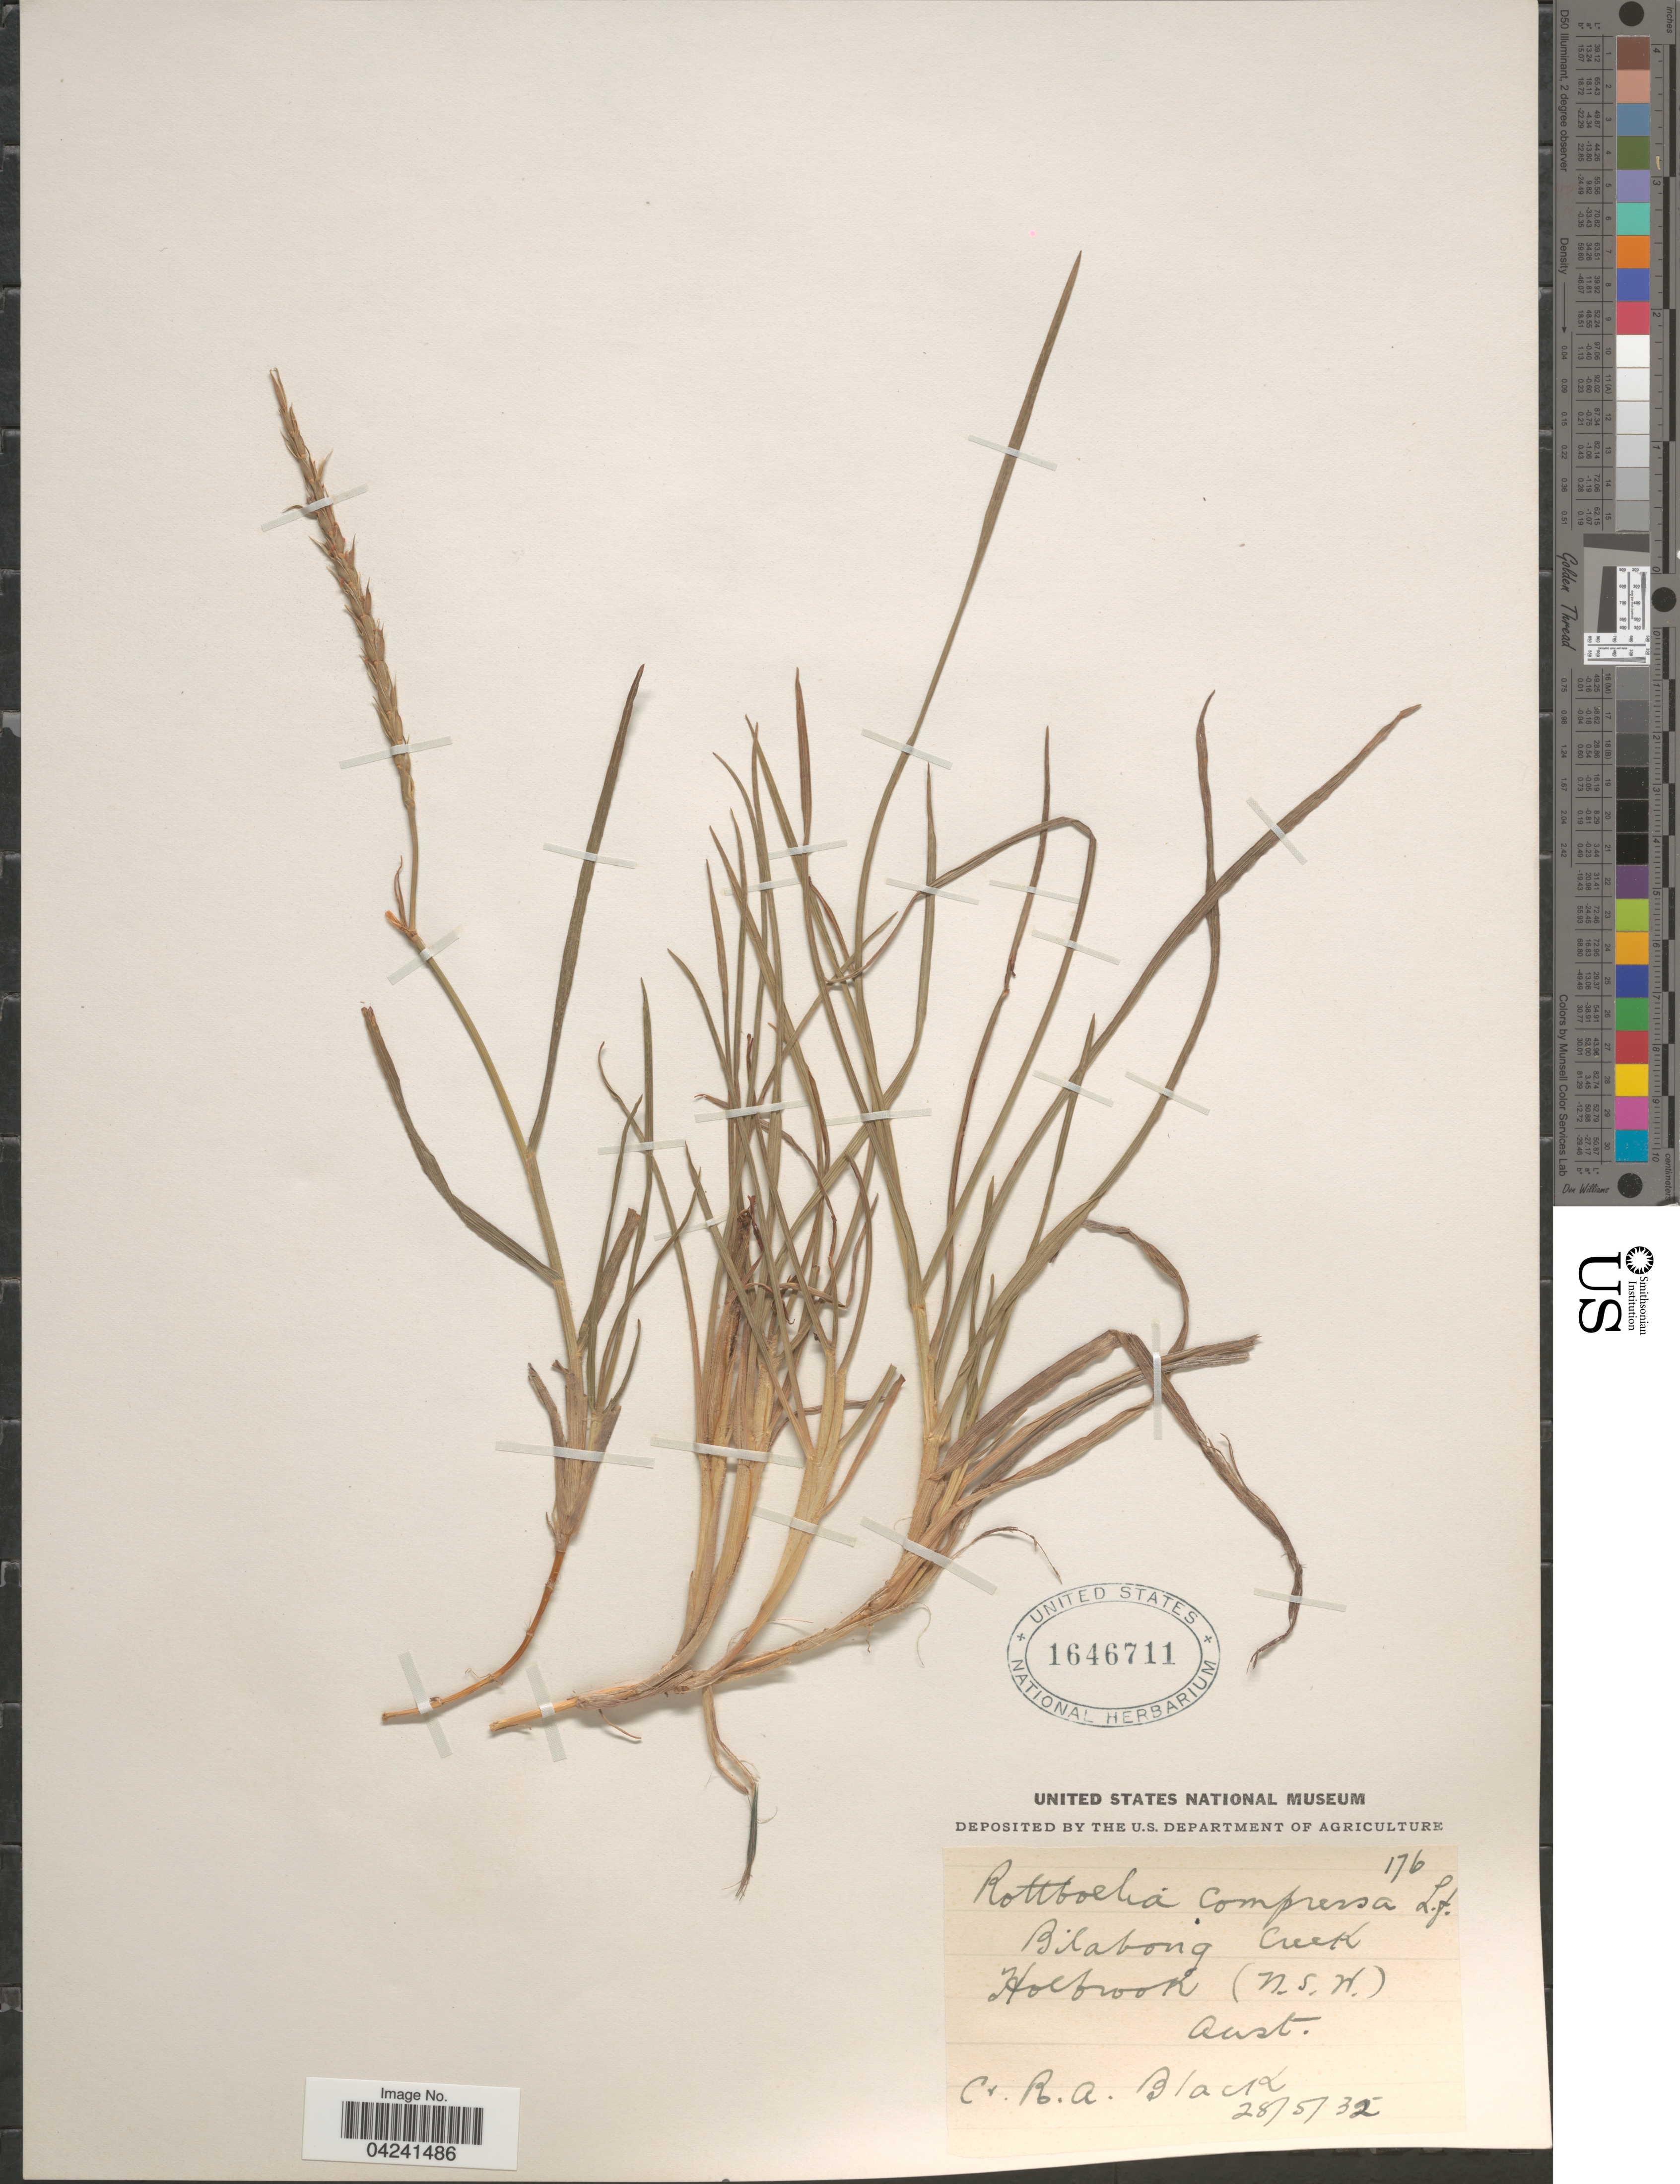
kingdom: Plantae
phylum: Tracheophyta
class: Liliopsida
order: Poales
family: Poaceae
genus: Hemarthria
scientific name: Hemarthria altissima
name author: (Poir.) Stapf & C. E. Hubb.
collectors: R. A. Black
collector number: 176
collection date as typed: Transcribed d/m/y: 28/5/32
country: Australia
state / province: New South Wales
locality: Bilabong Creek. Holbrook.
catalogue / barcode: US 1646711